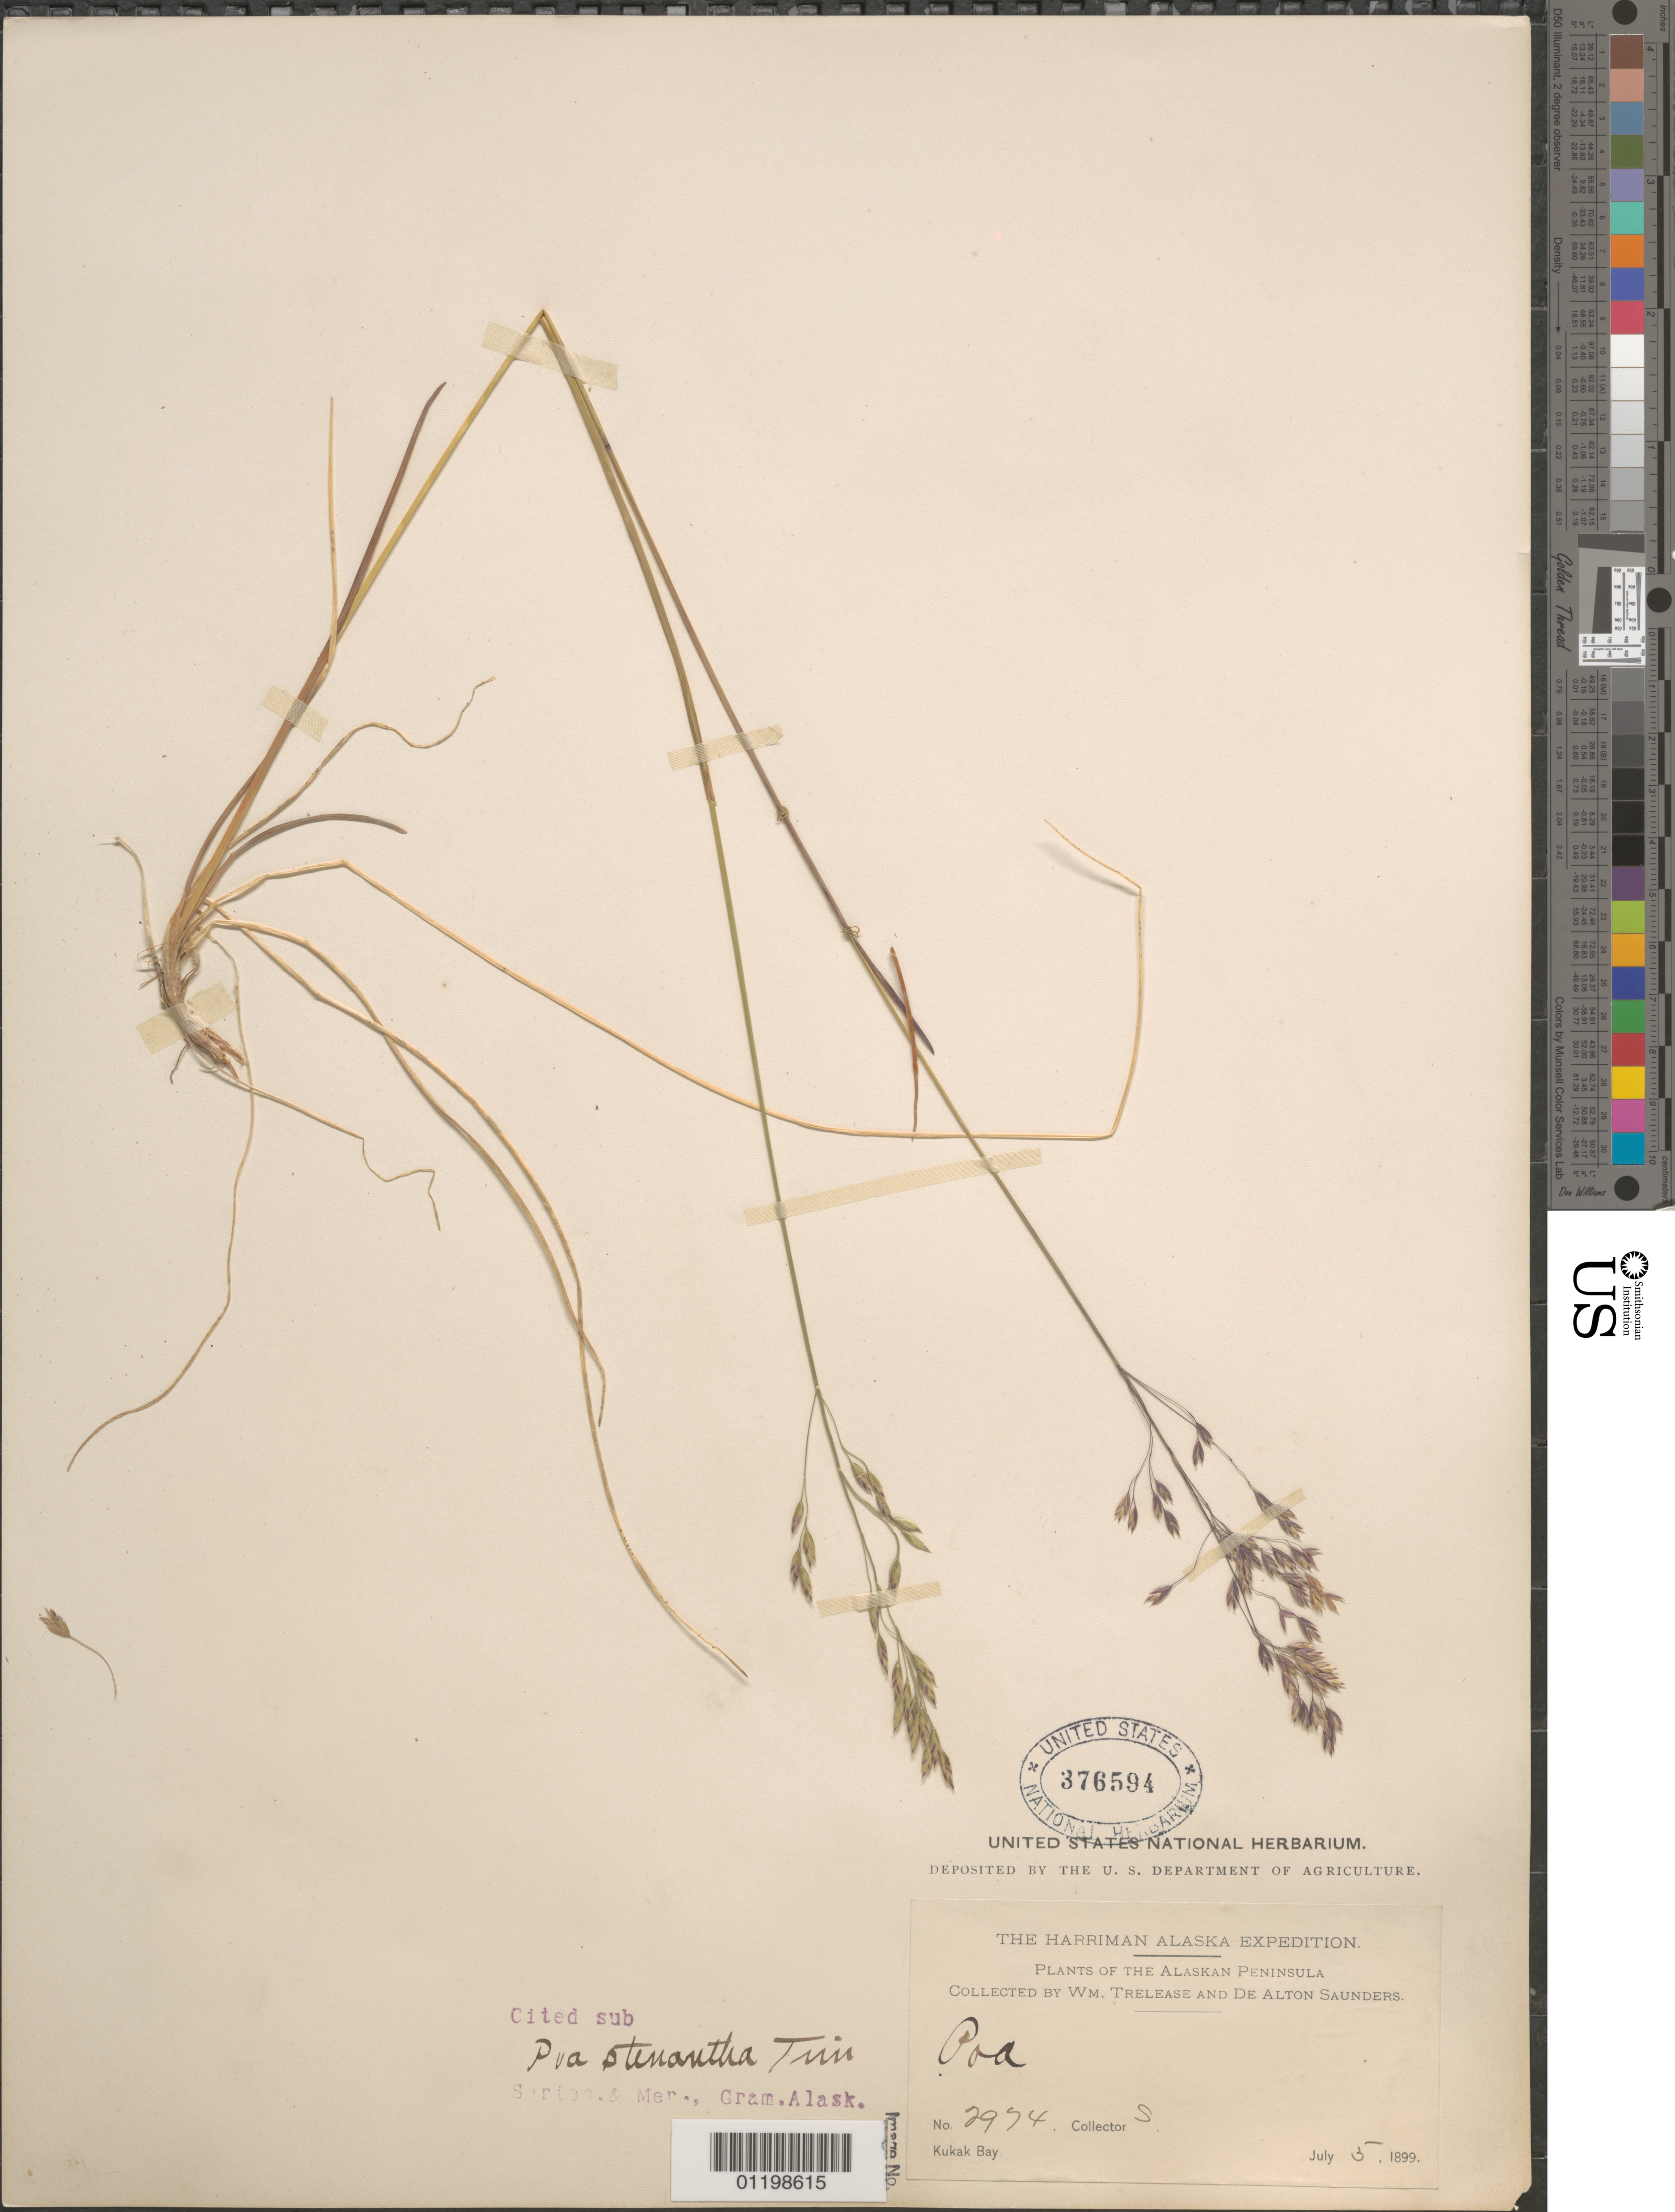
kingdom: Plantae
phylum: Tracheophyta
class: Liliopsida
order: Poales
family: Poaceae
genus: Poa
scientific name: Poa stenantha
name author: Trin.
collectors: W. Trelease & D. A. Saunders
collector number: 2974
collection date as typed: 05 Jul 1899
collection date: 1899-07-05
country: United States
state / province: Alaska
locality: Kukak Bay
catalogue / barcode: US 376594